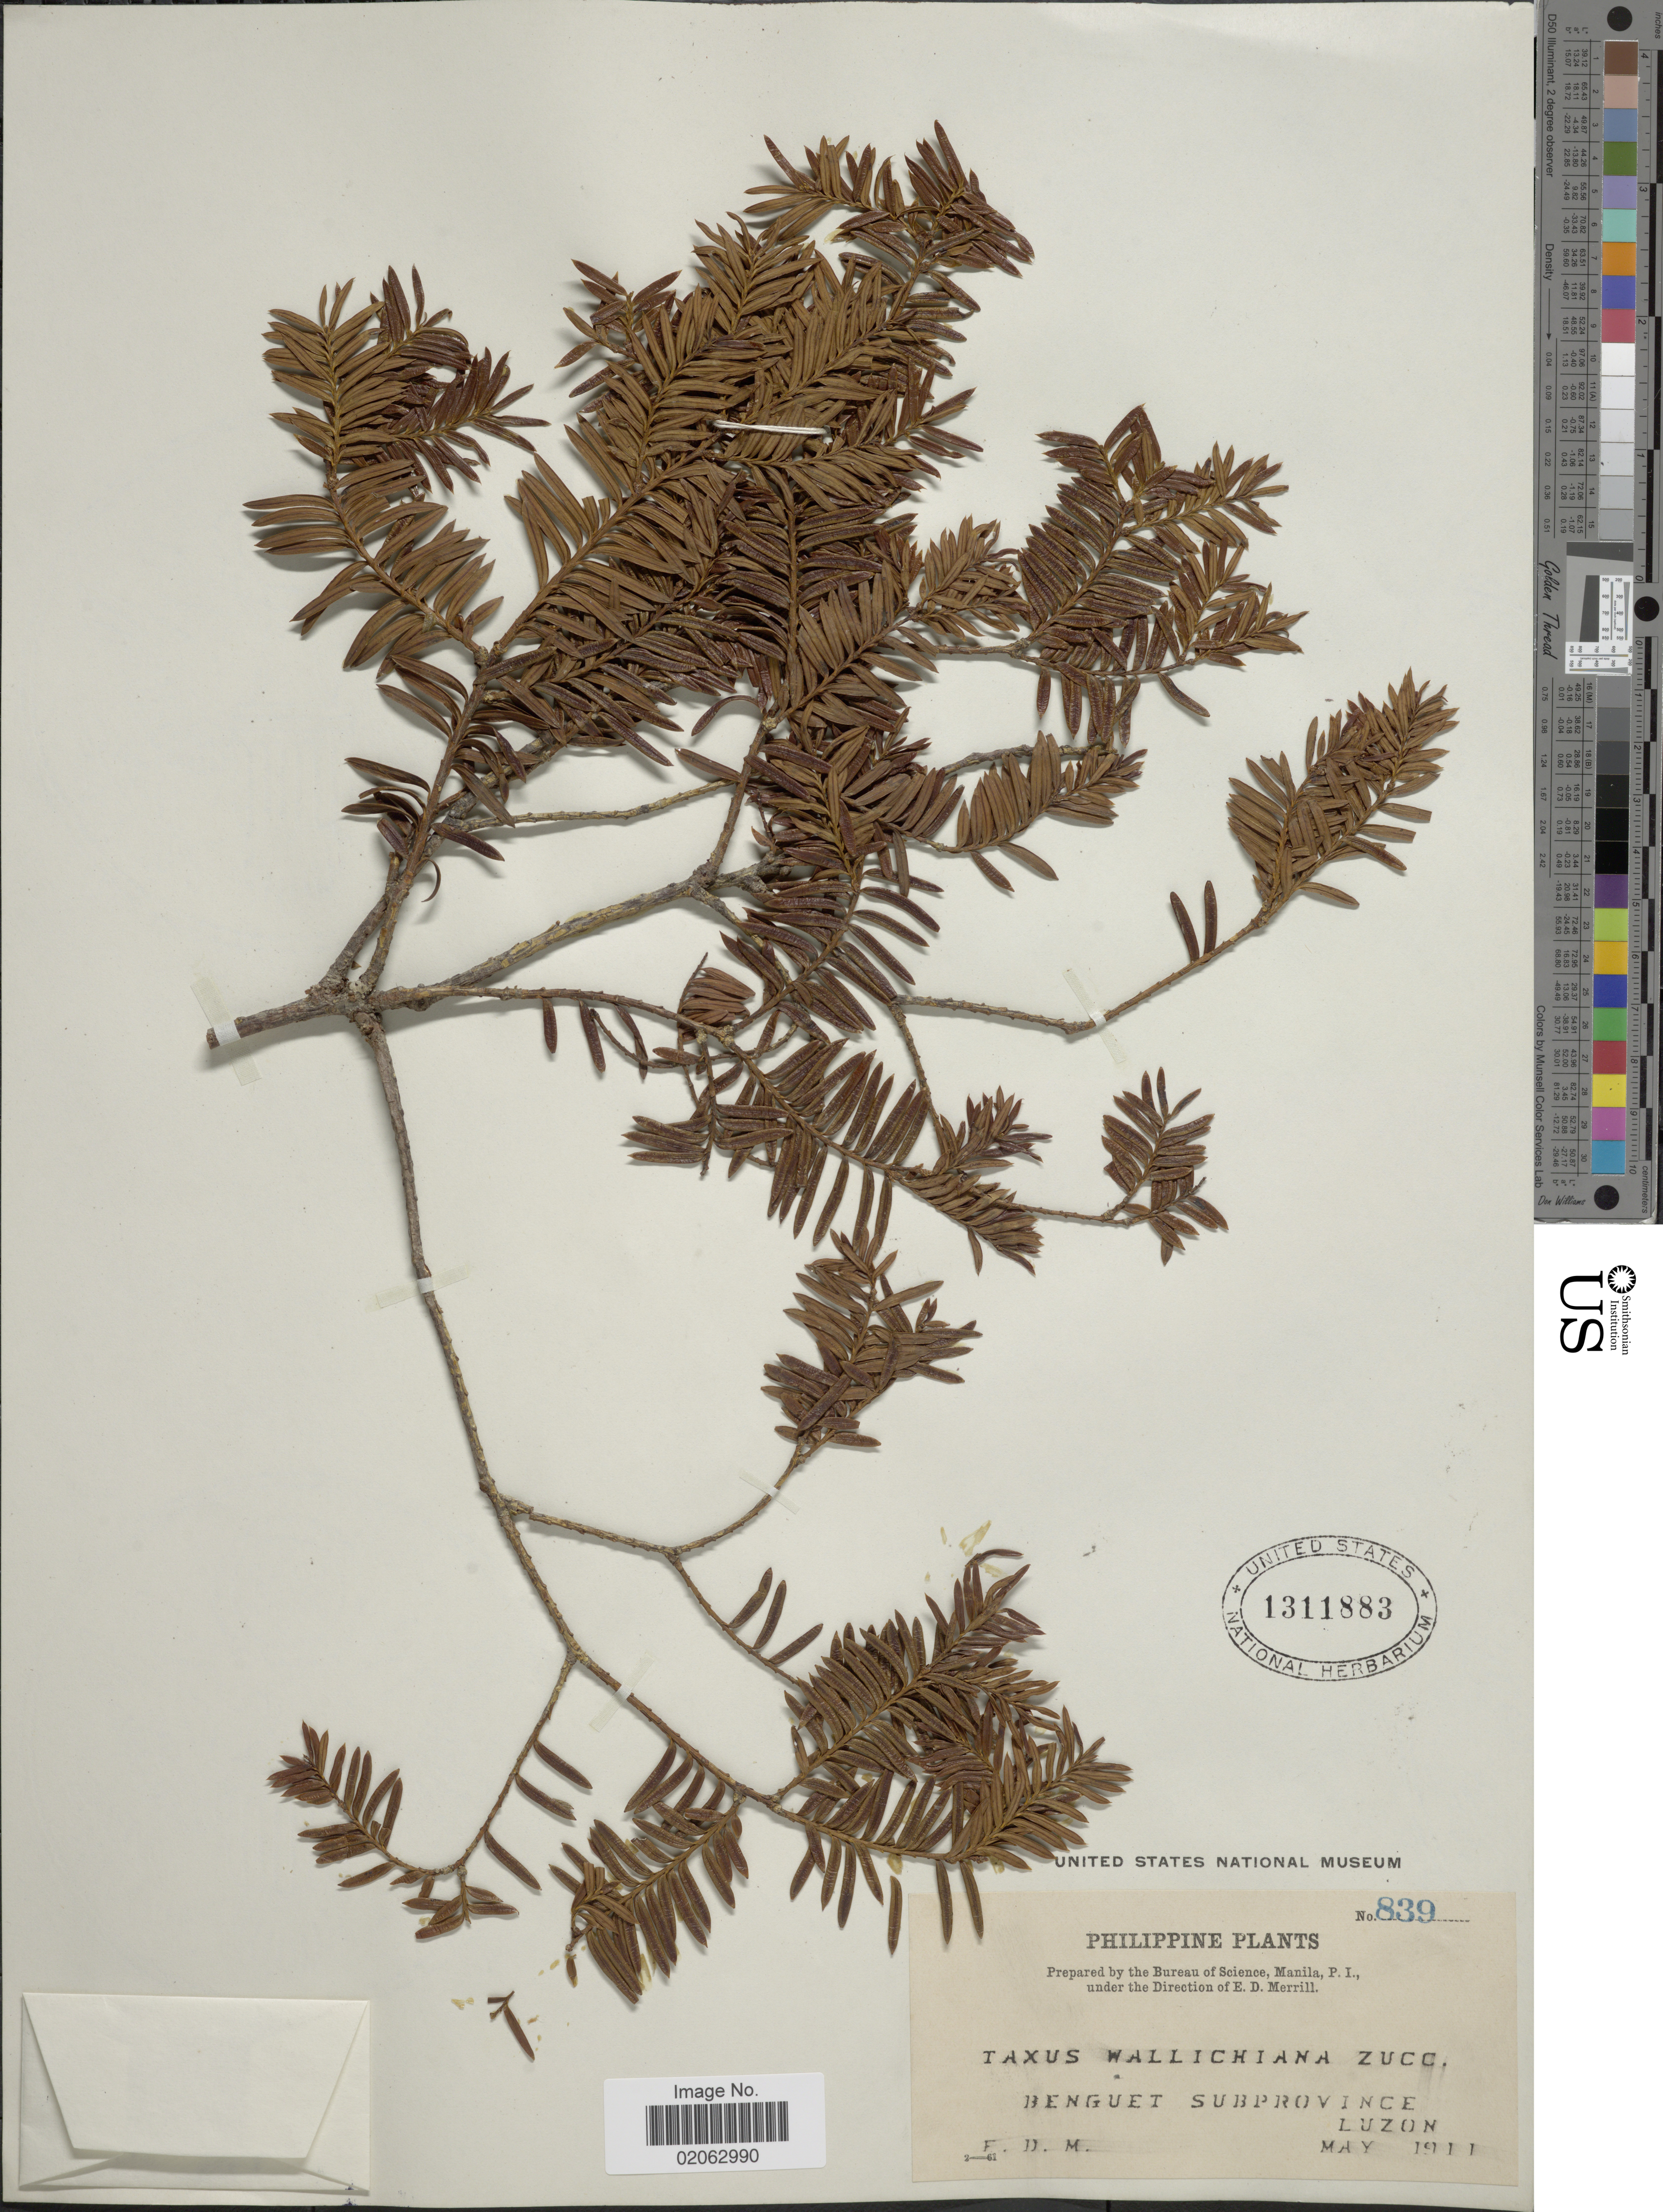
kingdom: Plantae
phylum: Tracheophyta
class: Pinopsida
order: Pinales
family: Taxaceae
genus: Taxus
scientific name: Taxus sumatrana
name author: (Miq.) de Laub.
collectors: E. D. Merrill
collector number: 839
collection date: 1911-05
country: Philippines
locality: Benguet Subprovince, Luzon.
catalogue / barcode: US 1311883